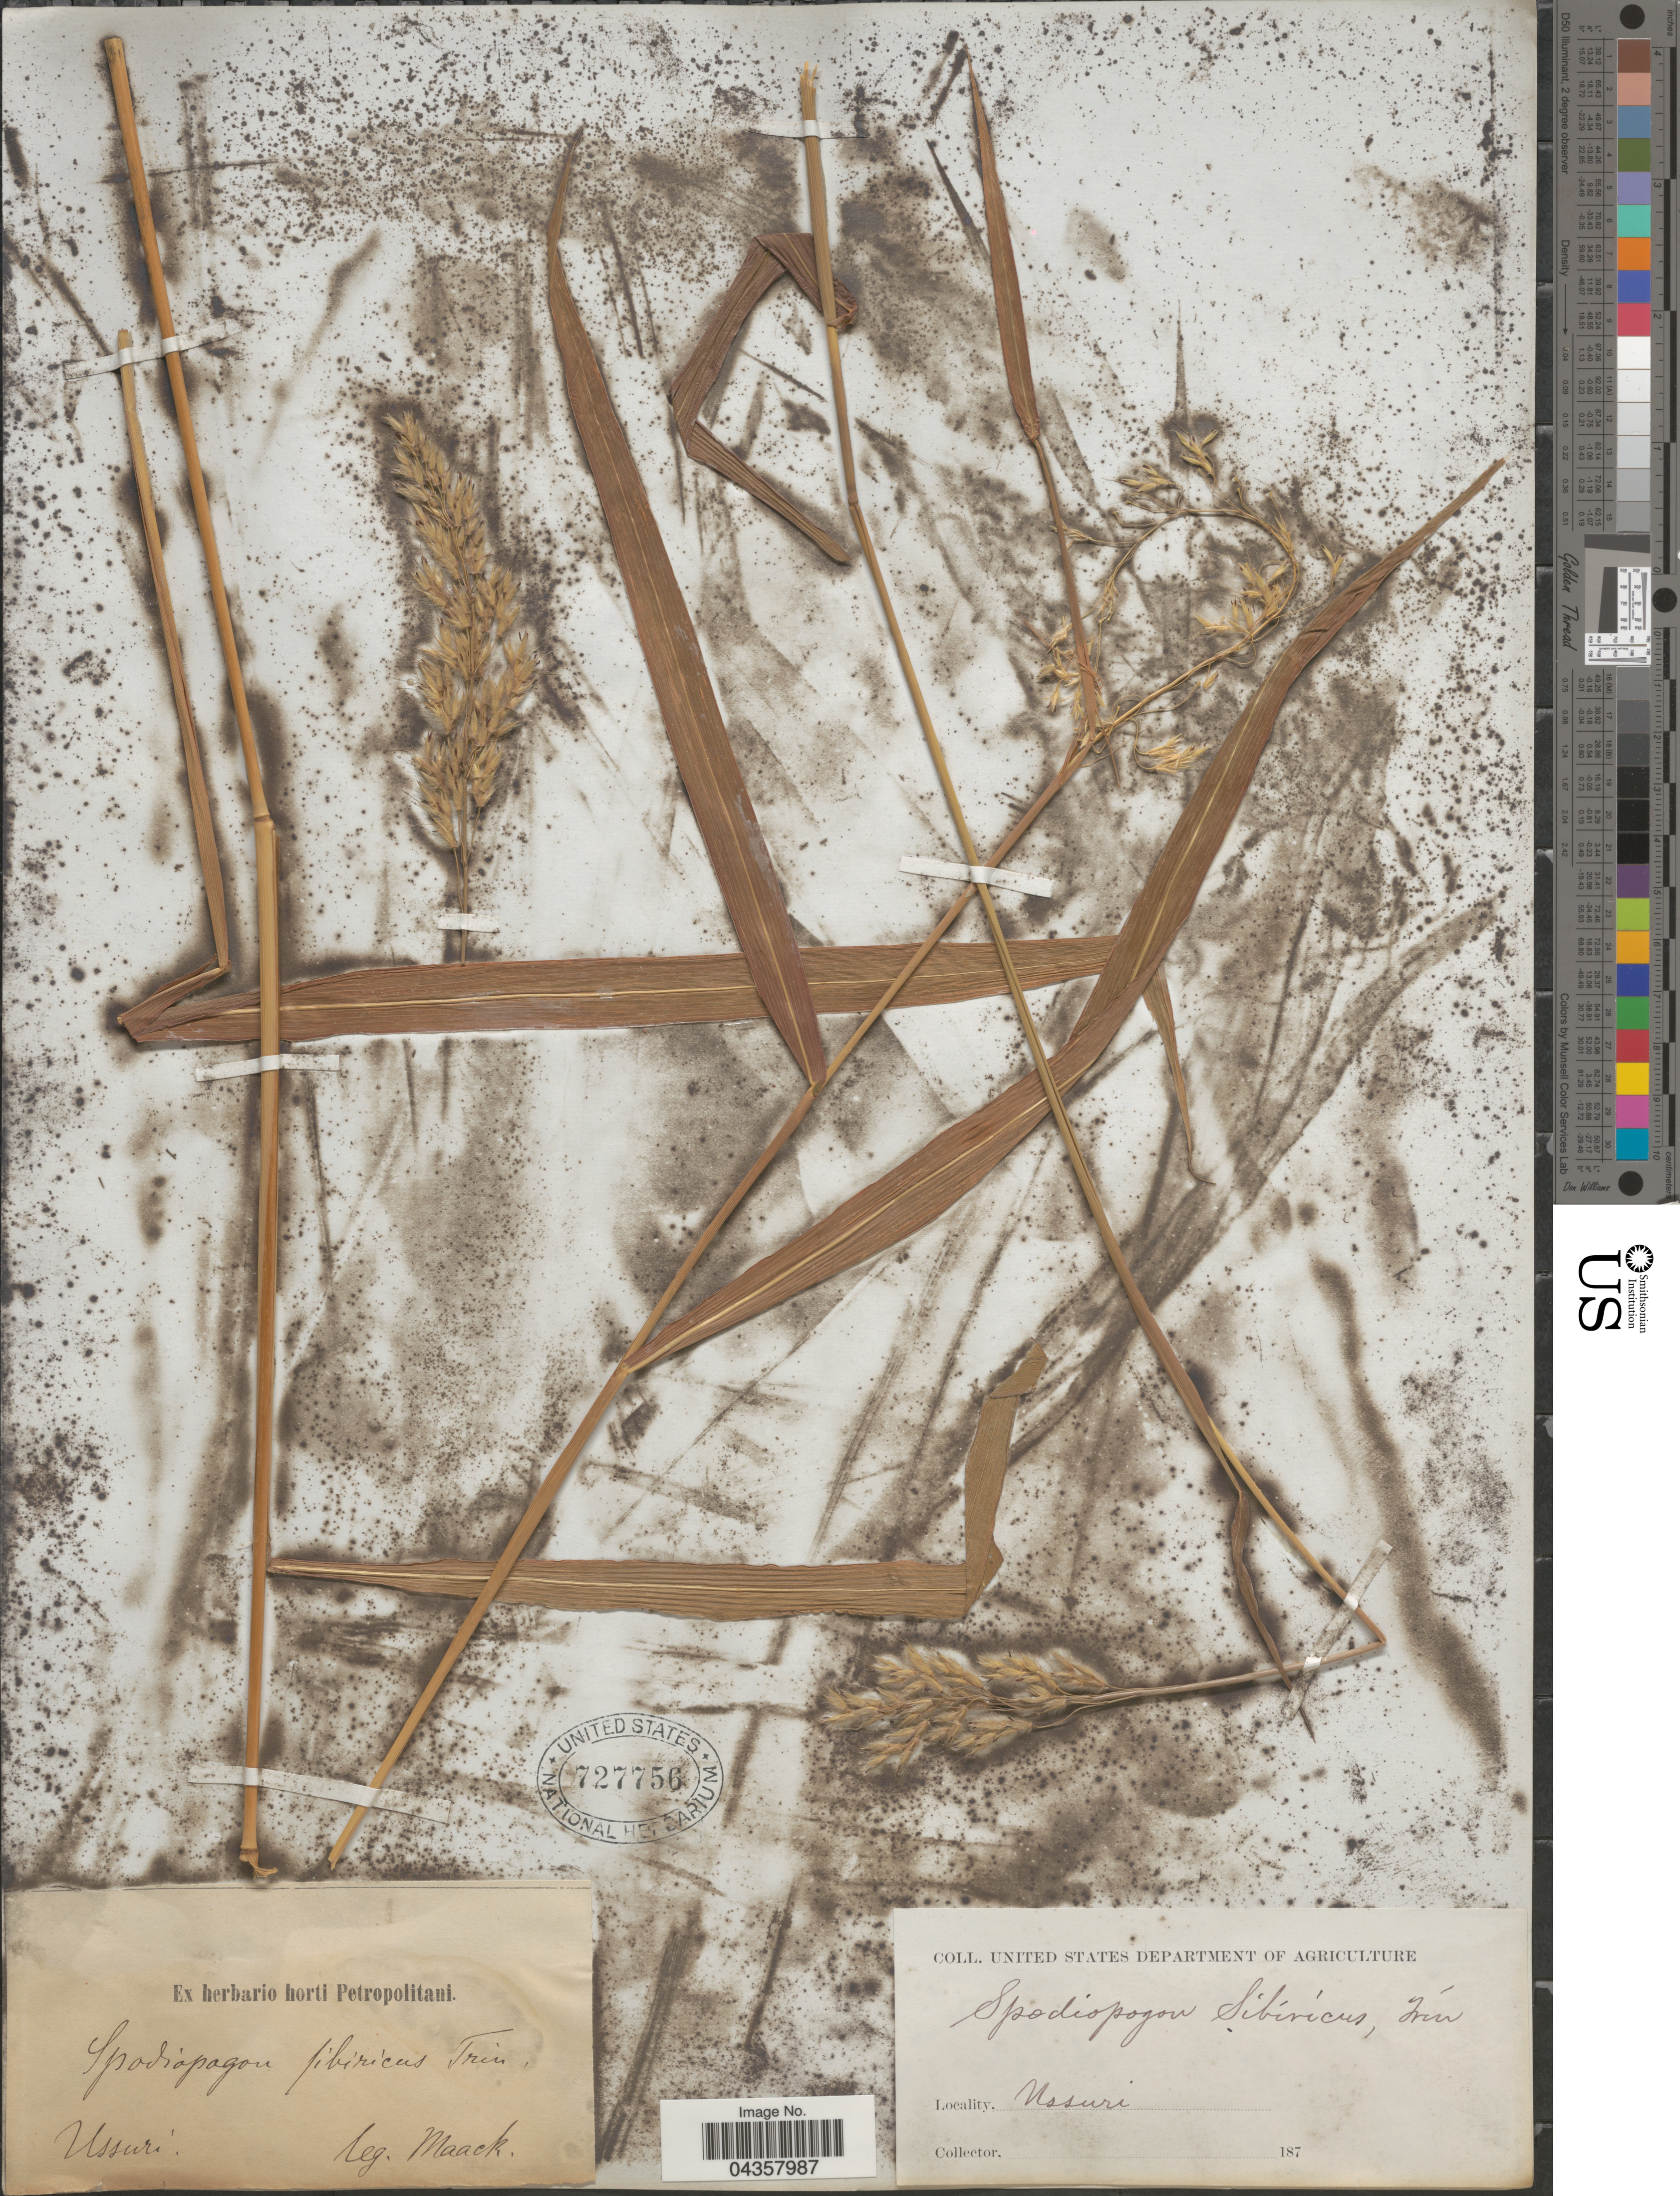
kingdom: Plantae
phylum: Tracheophyta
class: Liliopsida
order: Poales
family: Poaceae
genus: Spodiopogon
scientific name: Spodiopogon sibiricus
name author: Trin.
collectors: Maack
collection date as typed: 187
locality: Ussuri.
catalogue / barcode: US 727756